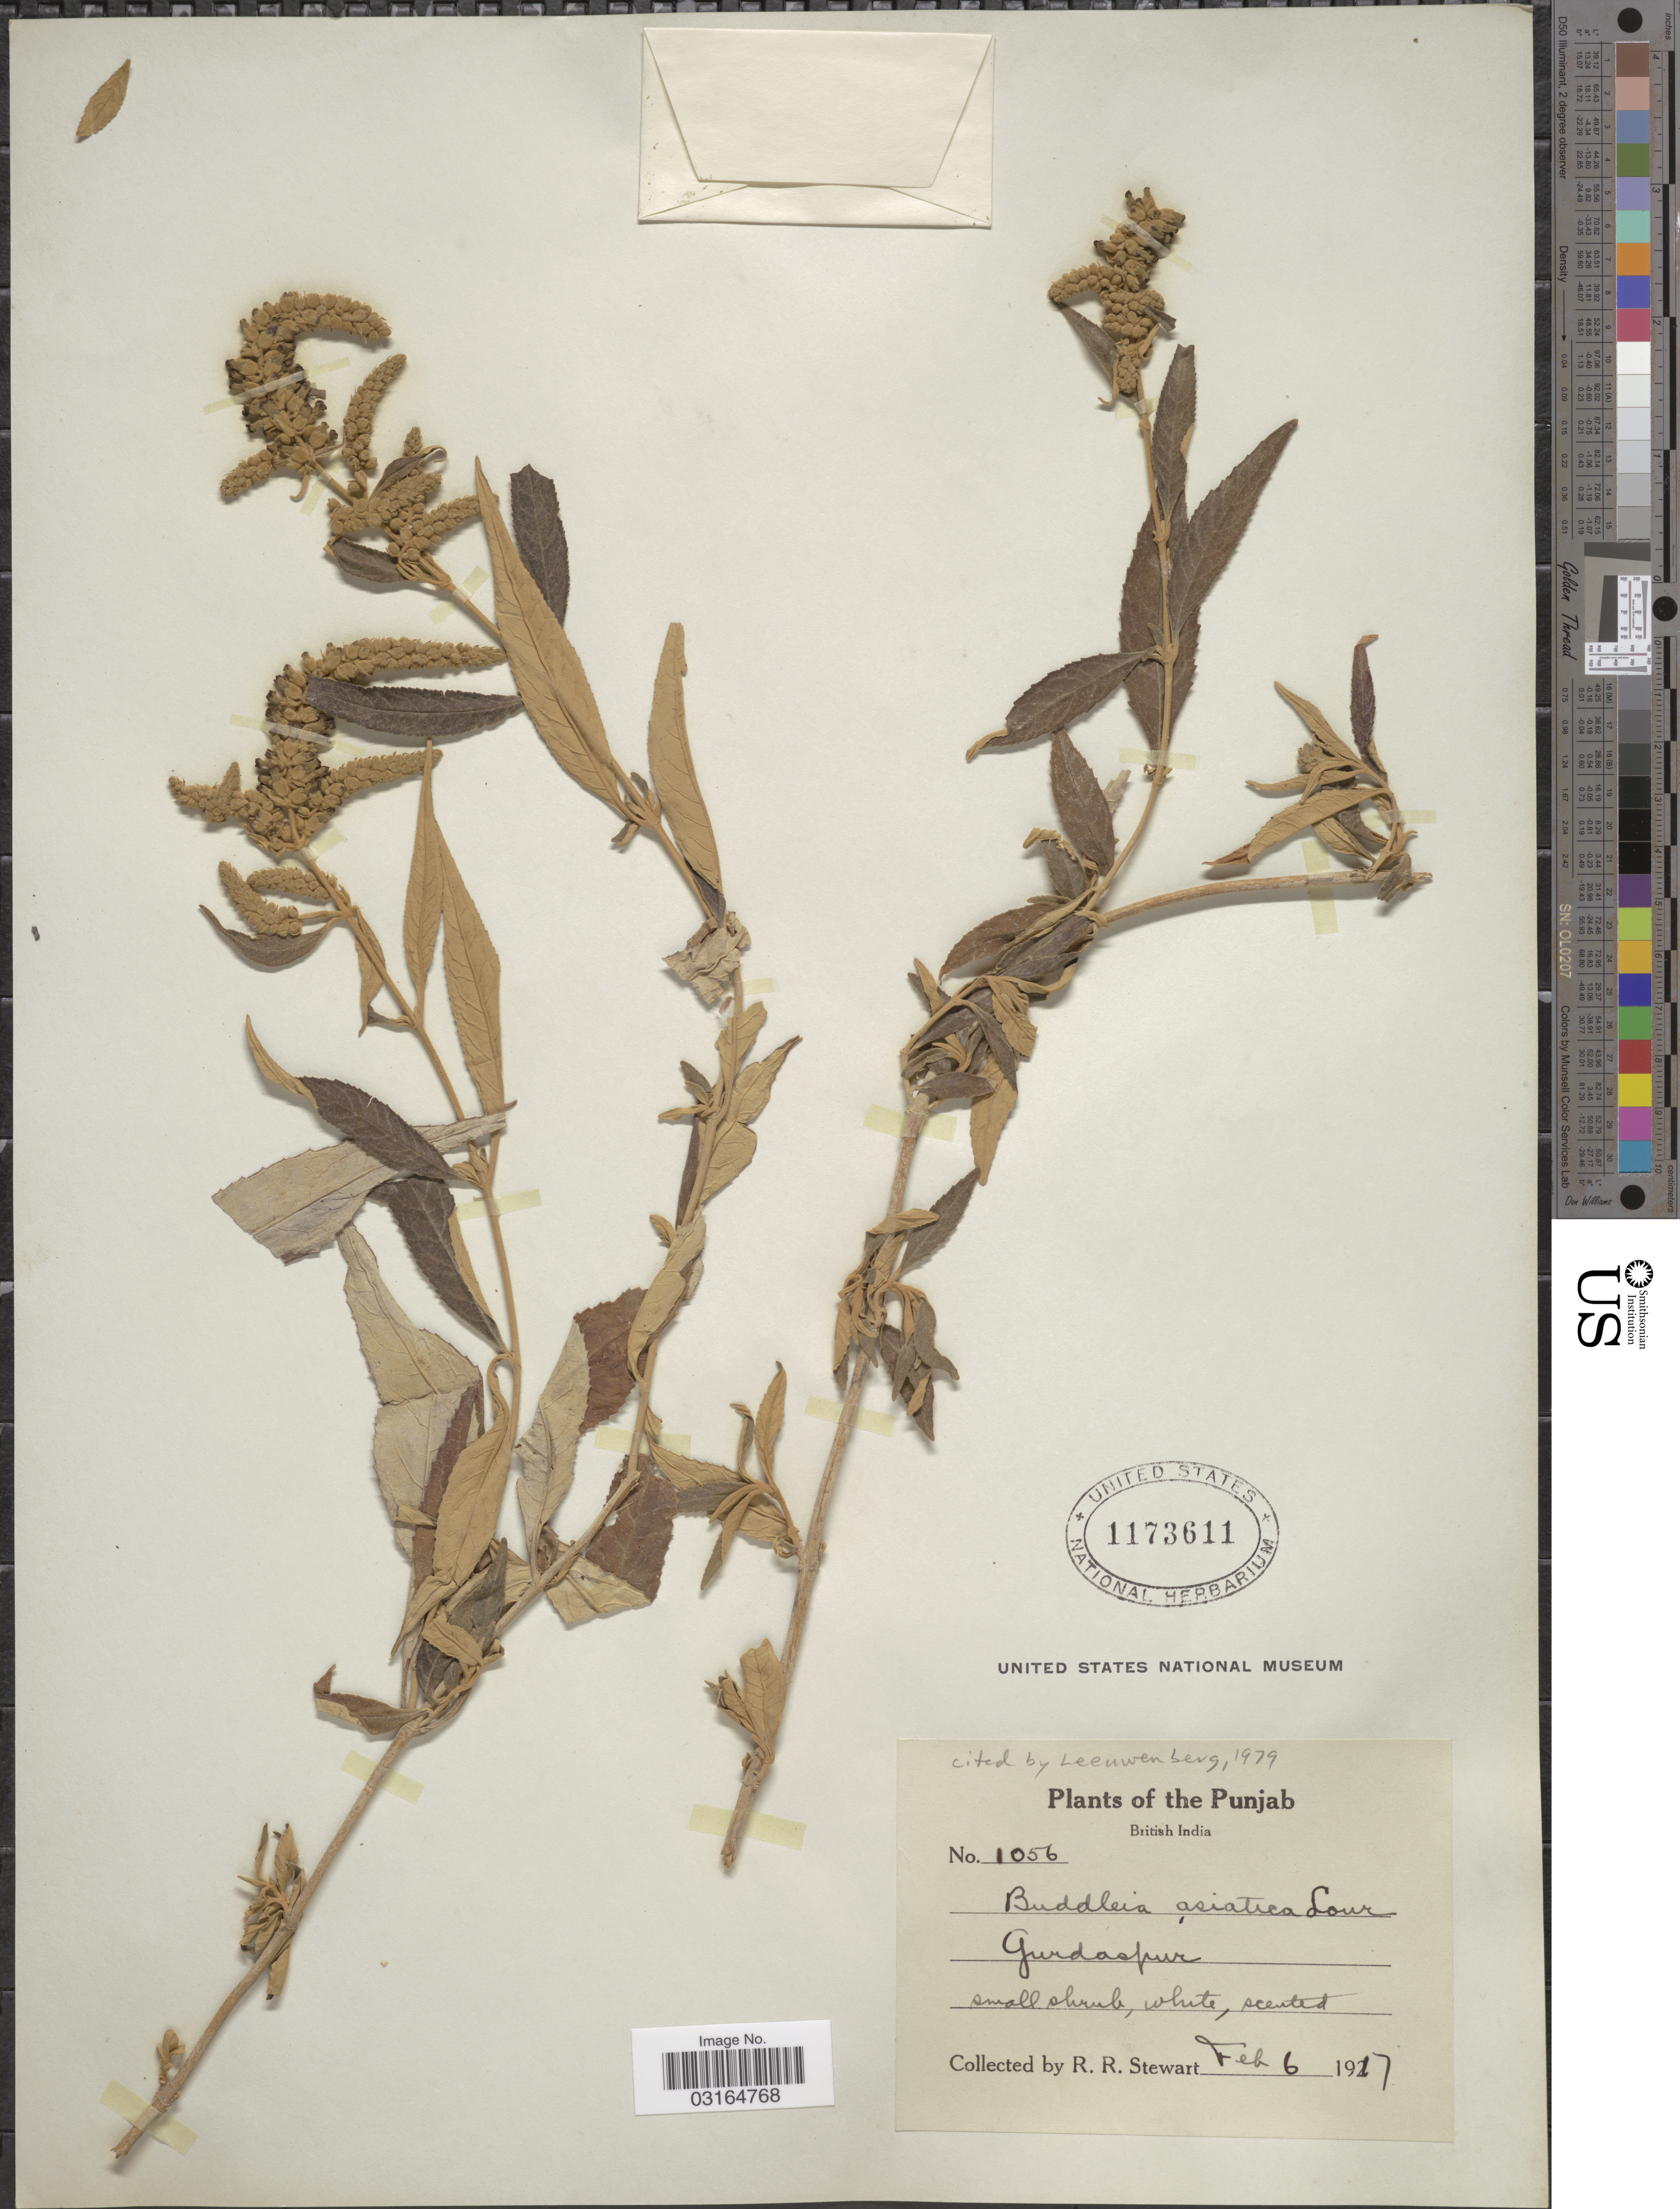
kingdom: Plantae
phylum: Tracheophyta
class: Magnoliopsida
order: Lamiales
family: Scrophulariaceae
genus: Buddleja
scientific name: Buddleja asiatica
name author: Lour.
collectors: R. Stewart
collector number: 1056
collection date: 1917-02-06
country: India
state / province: Punjab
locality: Punjab. British India. Gurdaspur.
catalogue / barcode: US 1173611